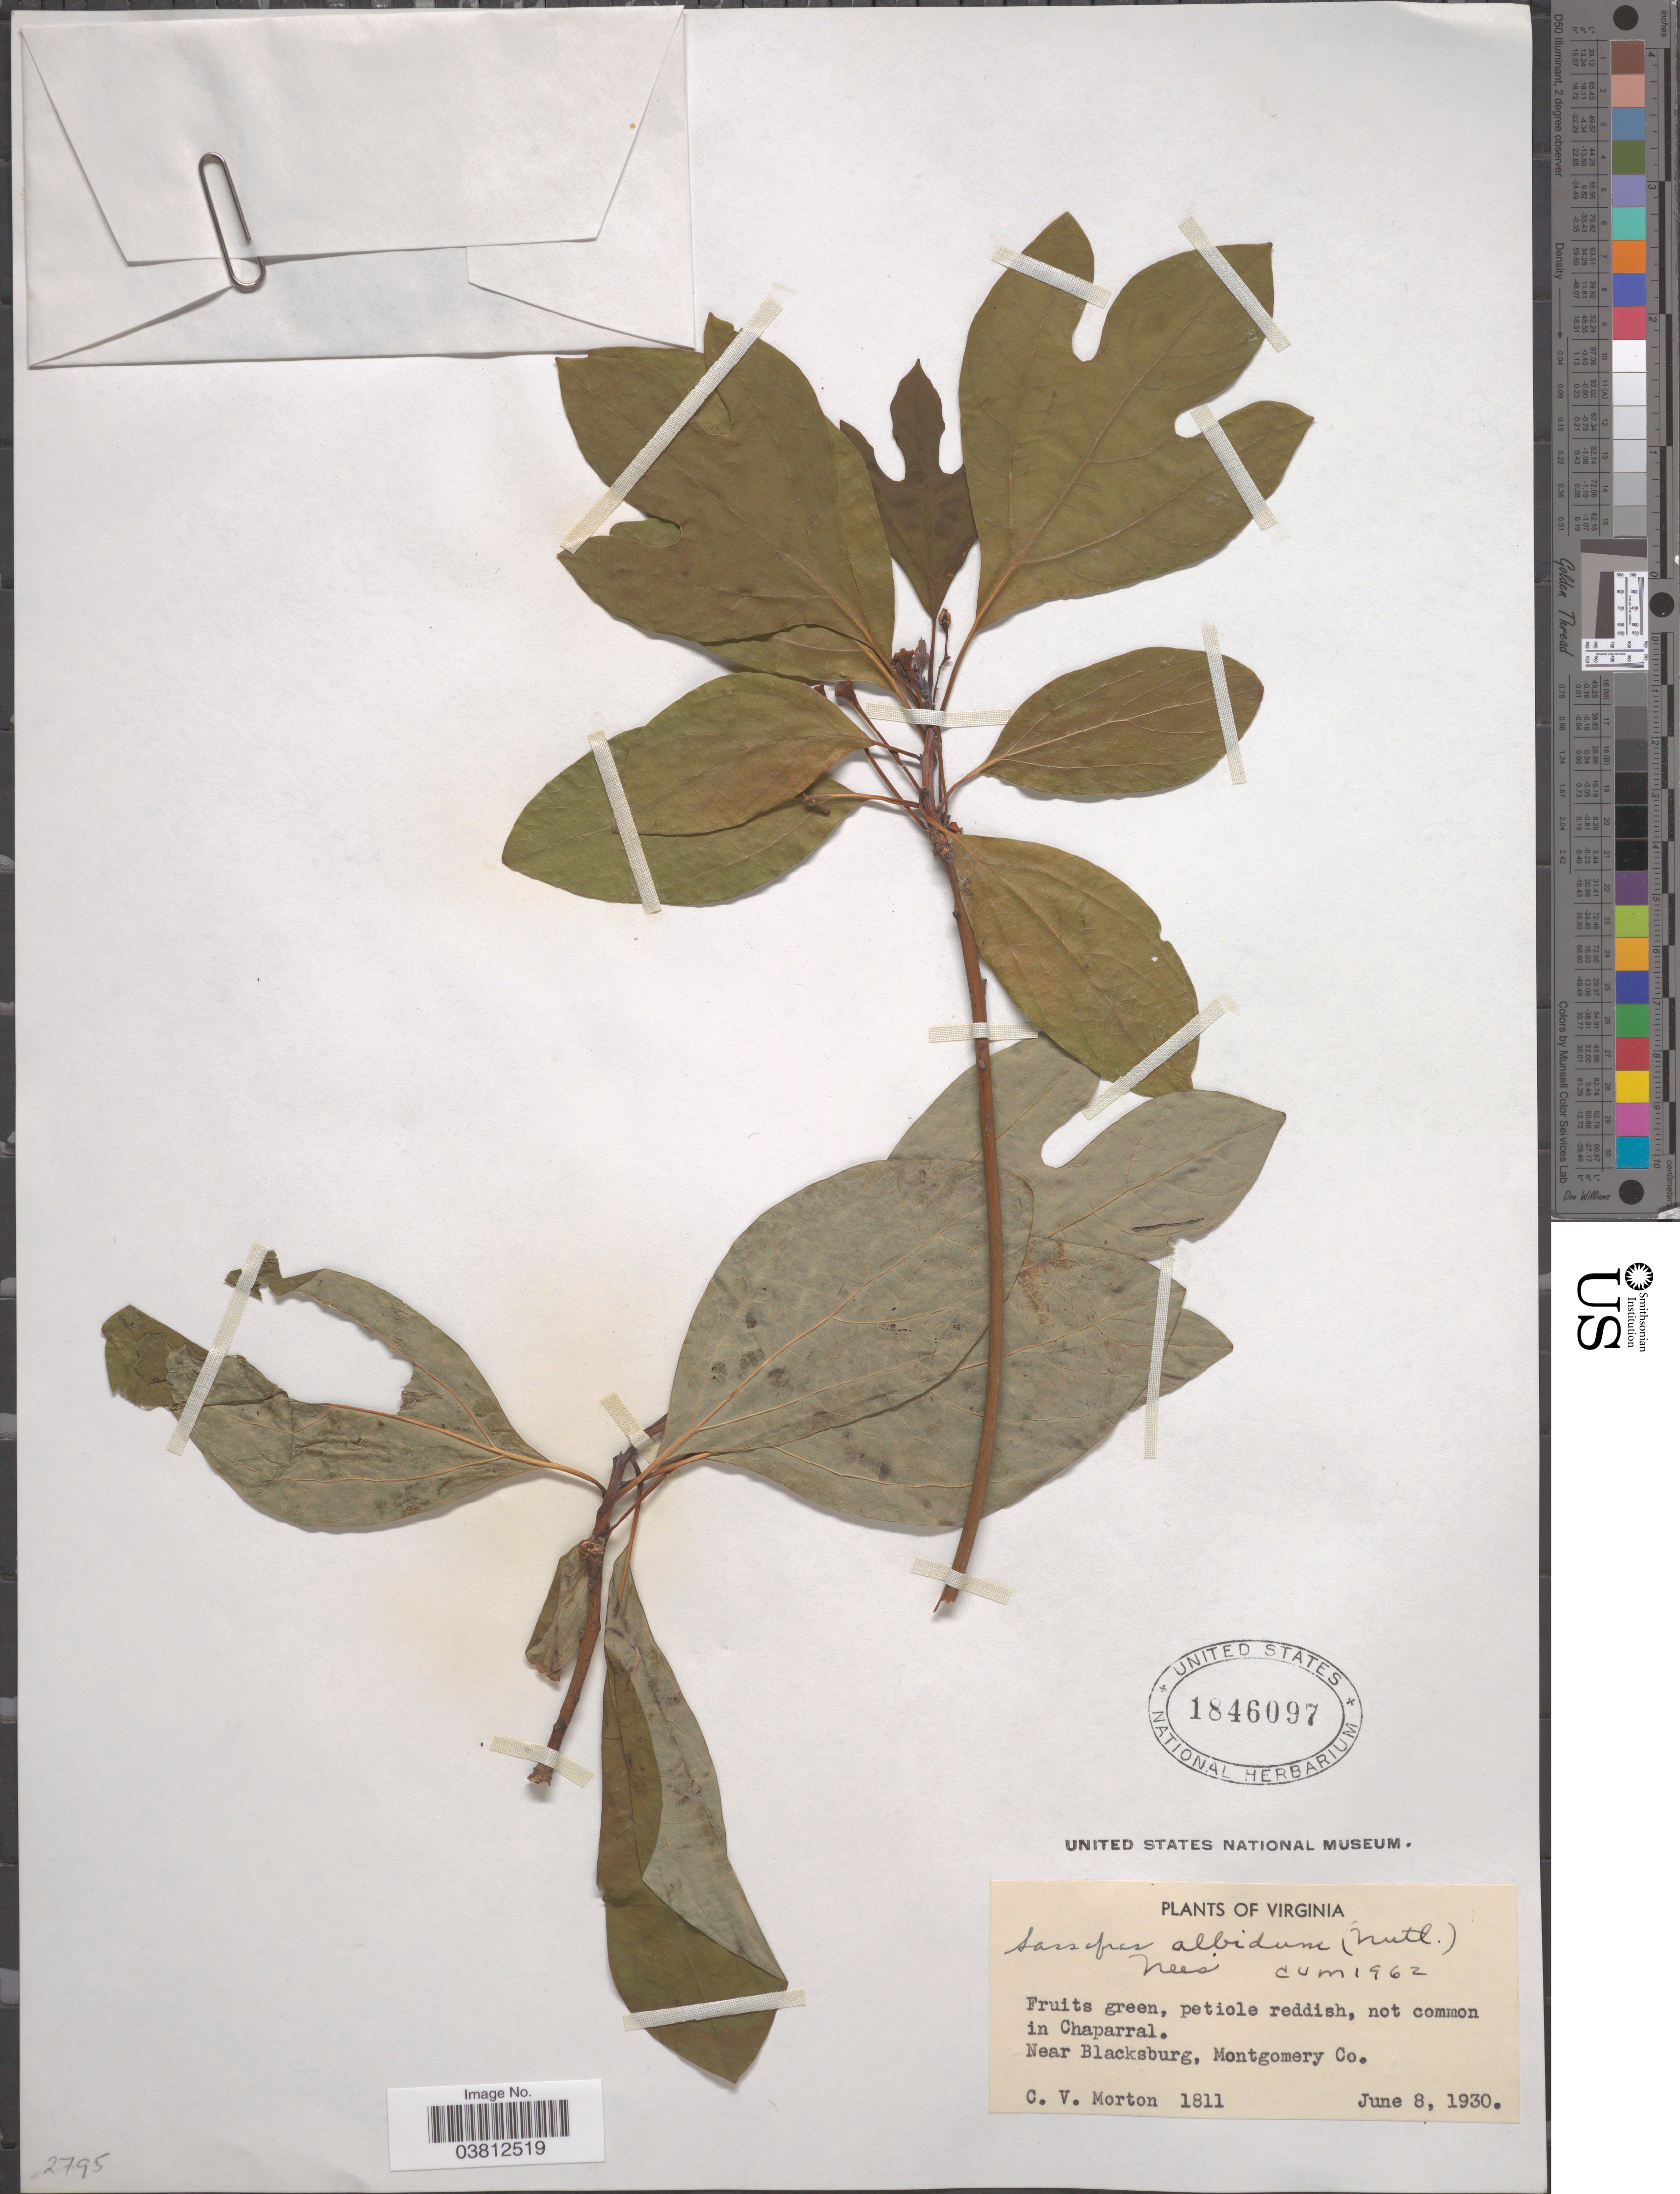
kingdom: Plantae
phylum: Tracheophyta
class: Magnoliopsida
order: Laurales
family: Lauraceae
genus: Sassafras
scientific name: Sassafras albidum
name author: (Nutt.) Nees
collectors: C. V. Morton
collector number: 1811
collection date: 1930-06-08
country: United States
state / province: Virginia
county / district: Montgomery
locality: Near Blacksburg, Montgommery Co.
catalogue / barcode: US 1846097